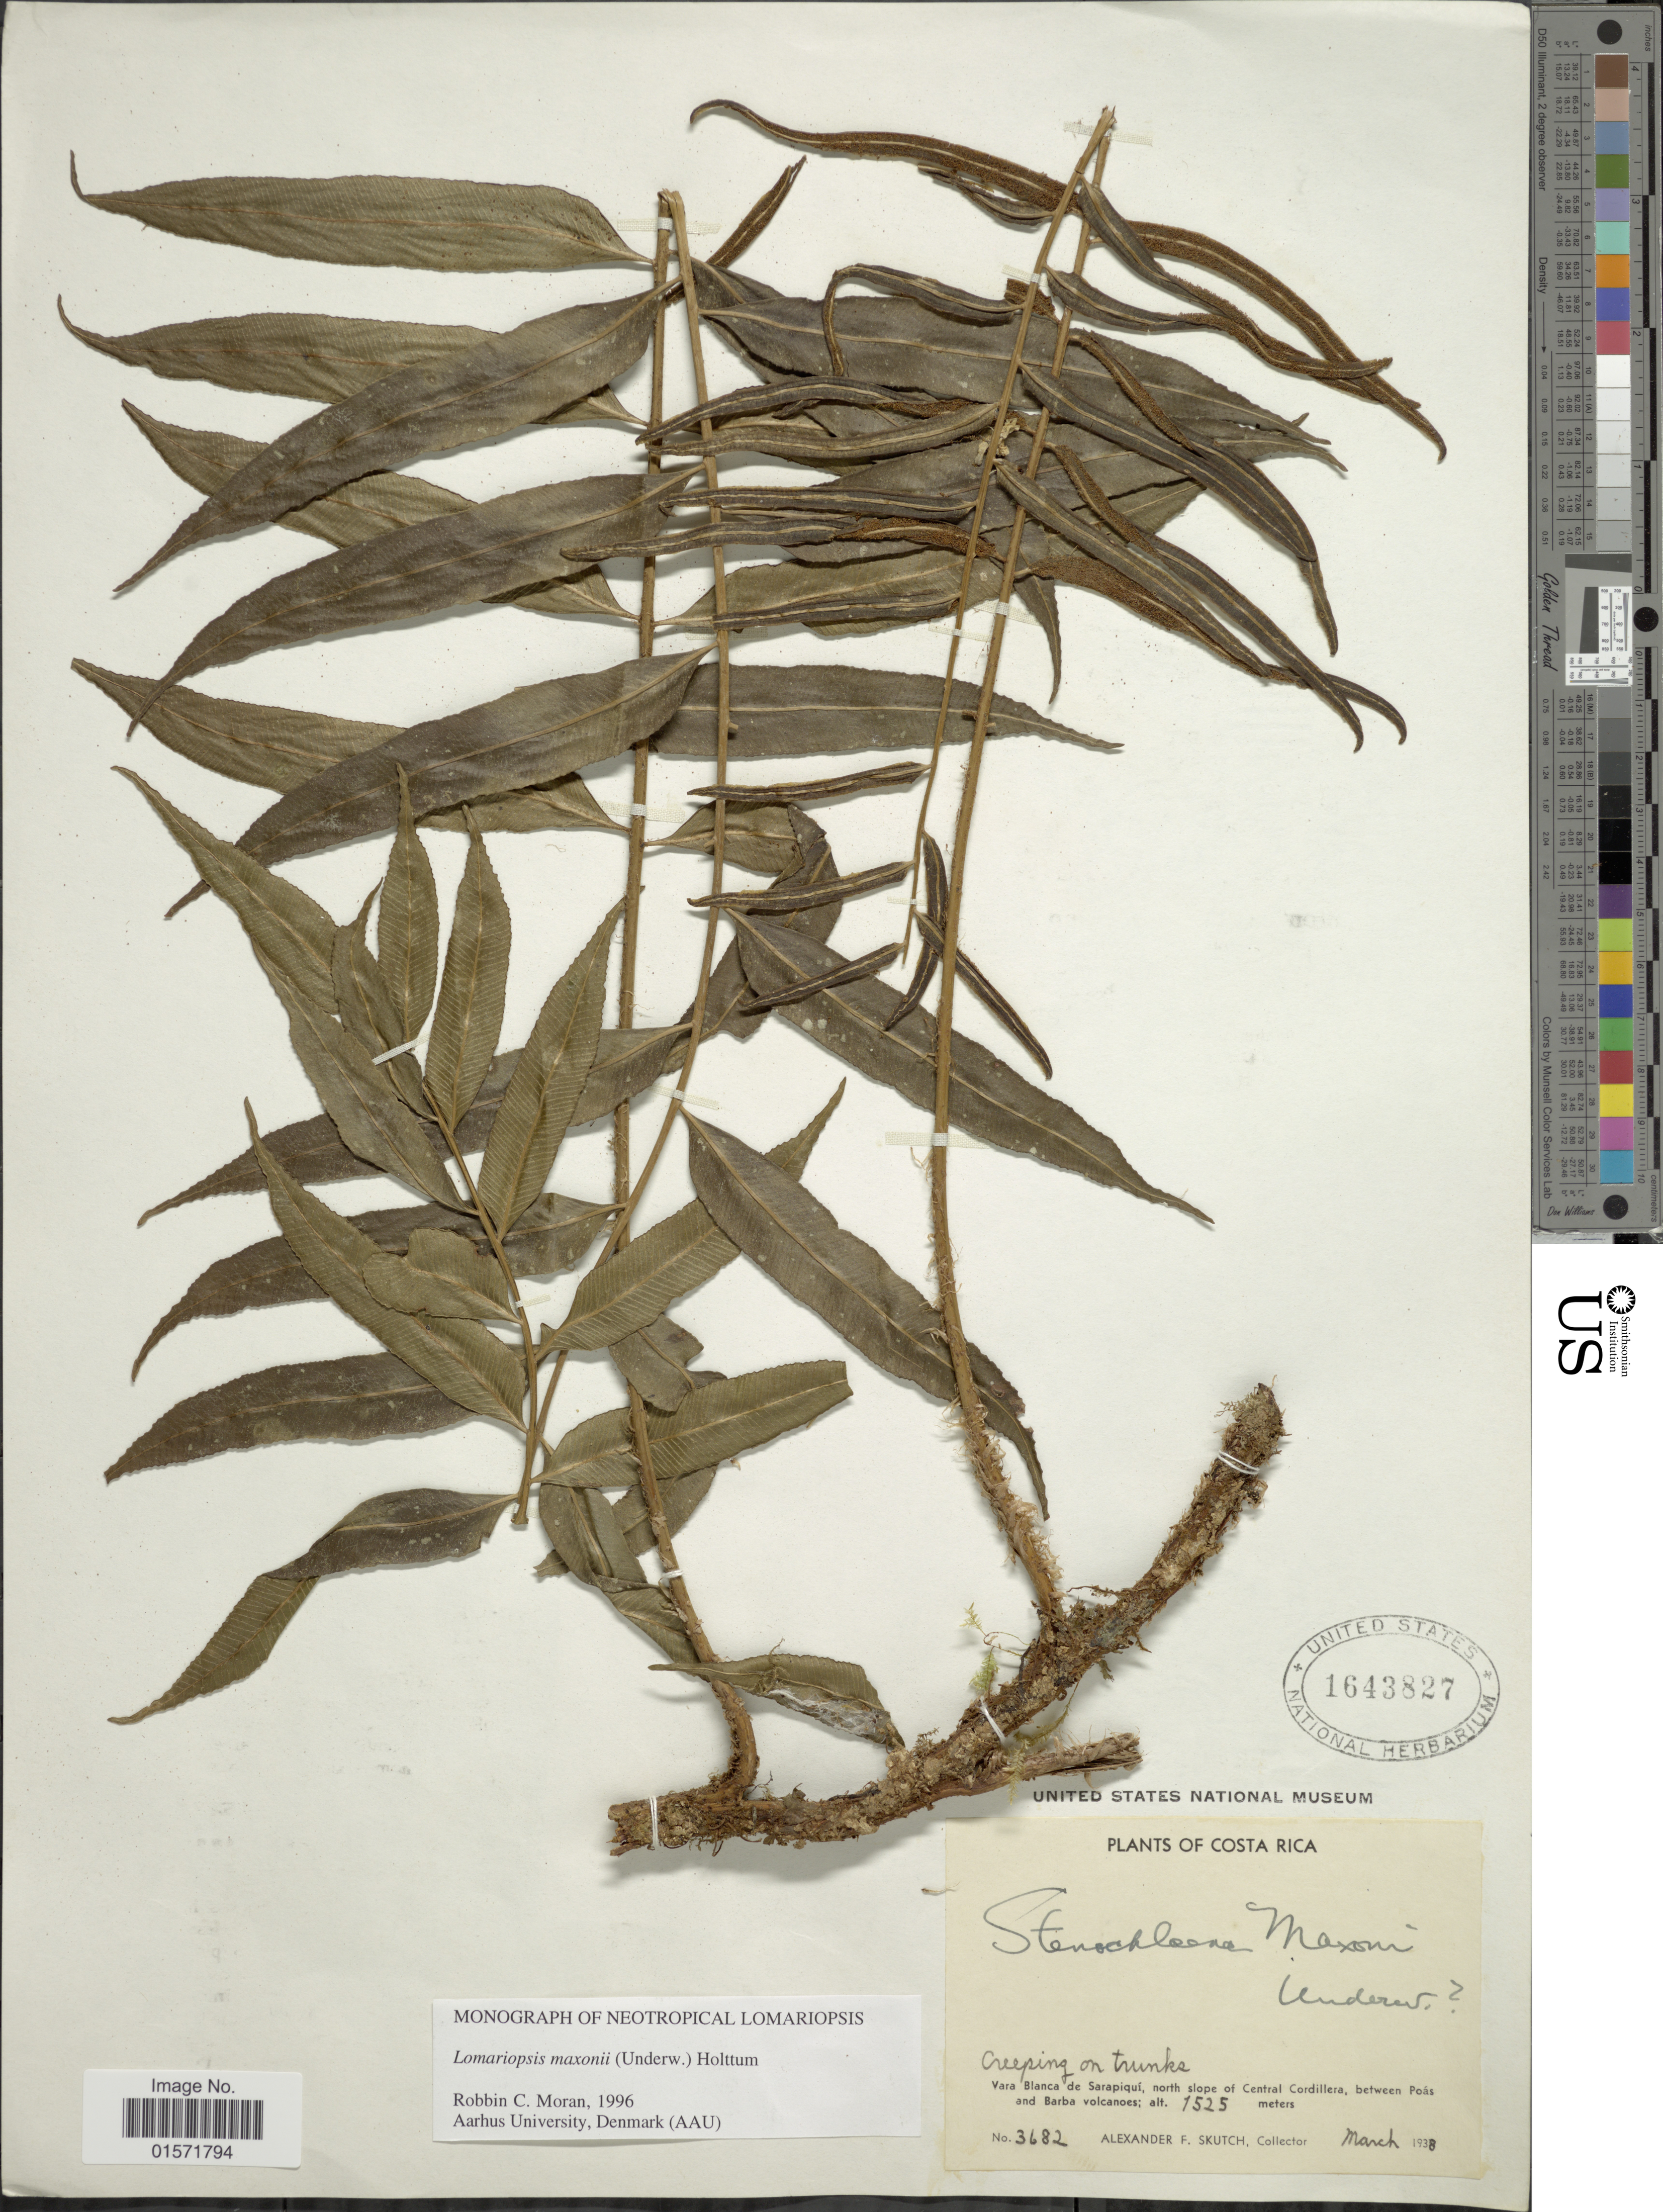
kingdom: Plantae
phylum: Tracheophyta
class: Polypodiopsida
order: Polypodiales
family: Lomariopsidaceae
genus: Lomariopsis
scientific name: Lomariopsis maxonii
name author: (Underw.) Holttum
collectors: A. F. Skutch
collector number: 3682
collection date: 1938-03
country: Costa Rica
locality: Vara Blanca de Sarapiquí, north slope of Central Cordillera, between Poás and Barba volcanoes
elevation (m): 1525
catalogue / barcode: US 1643827